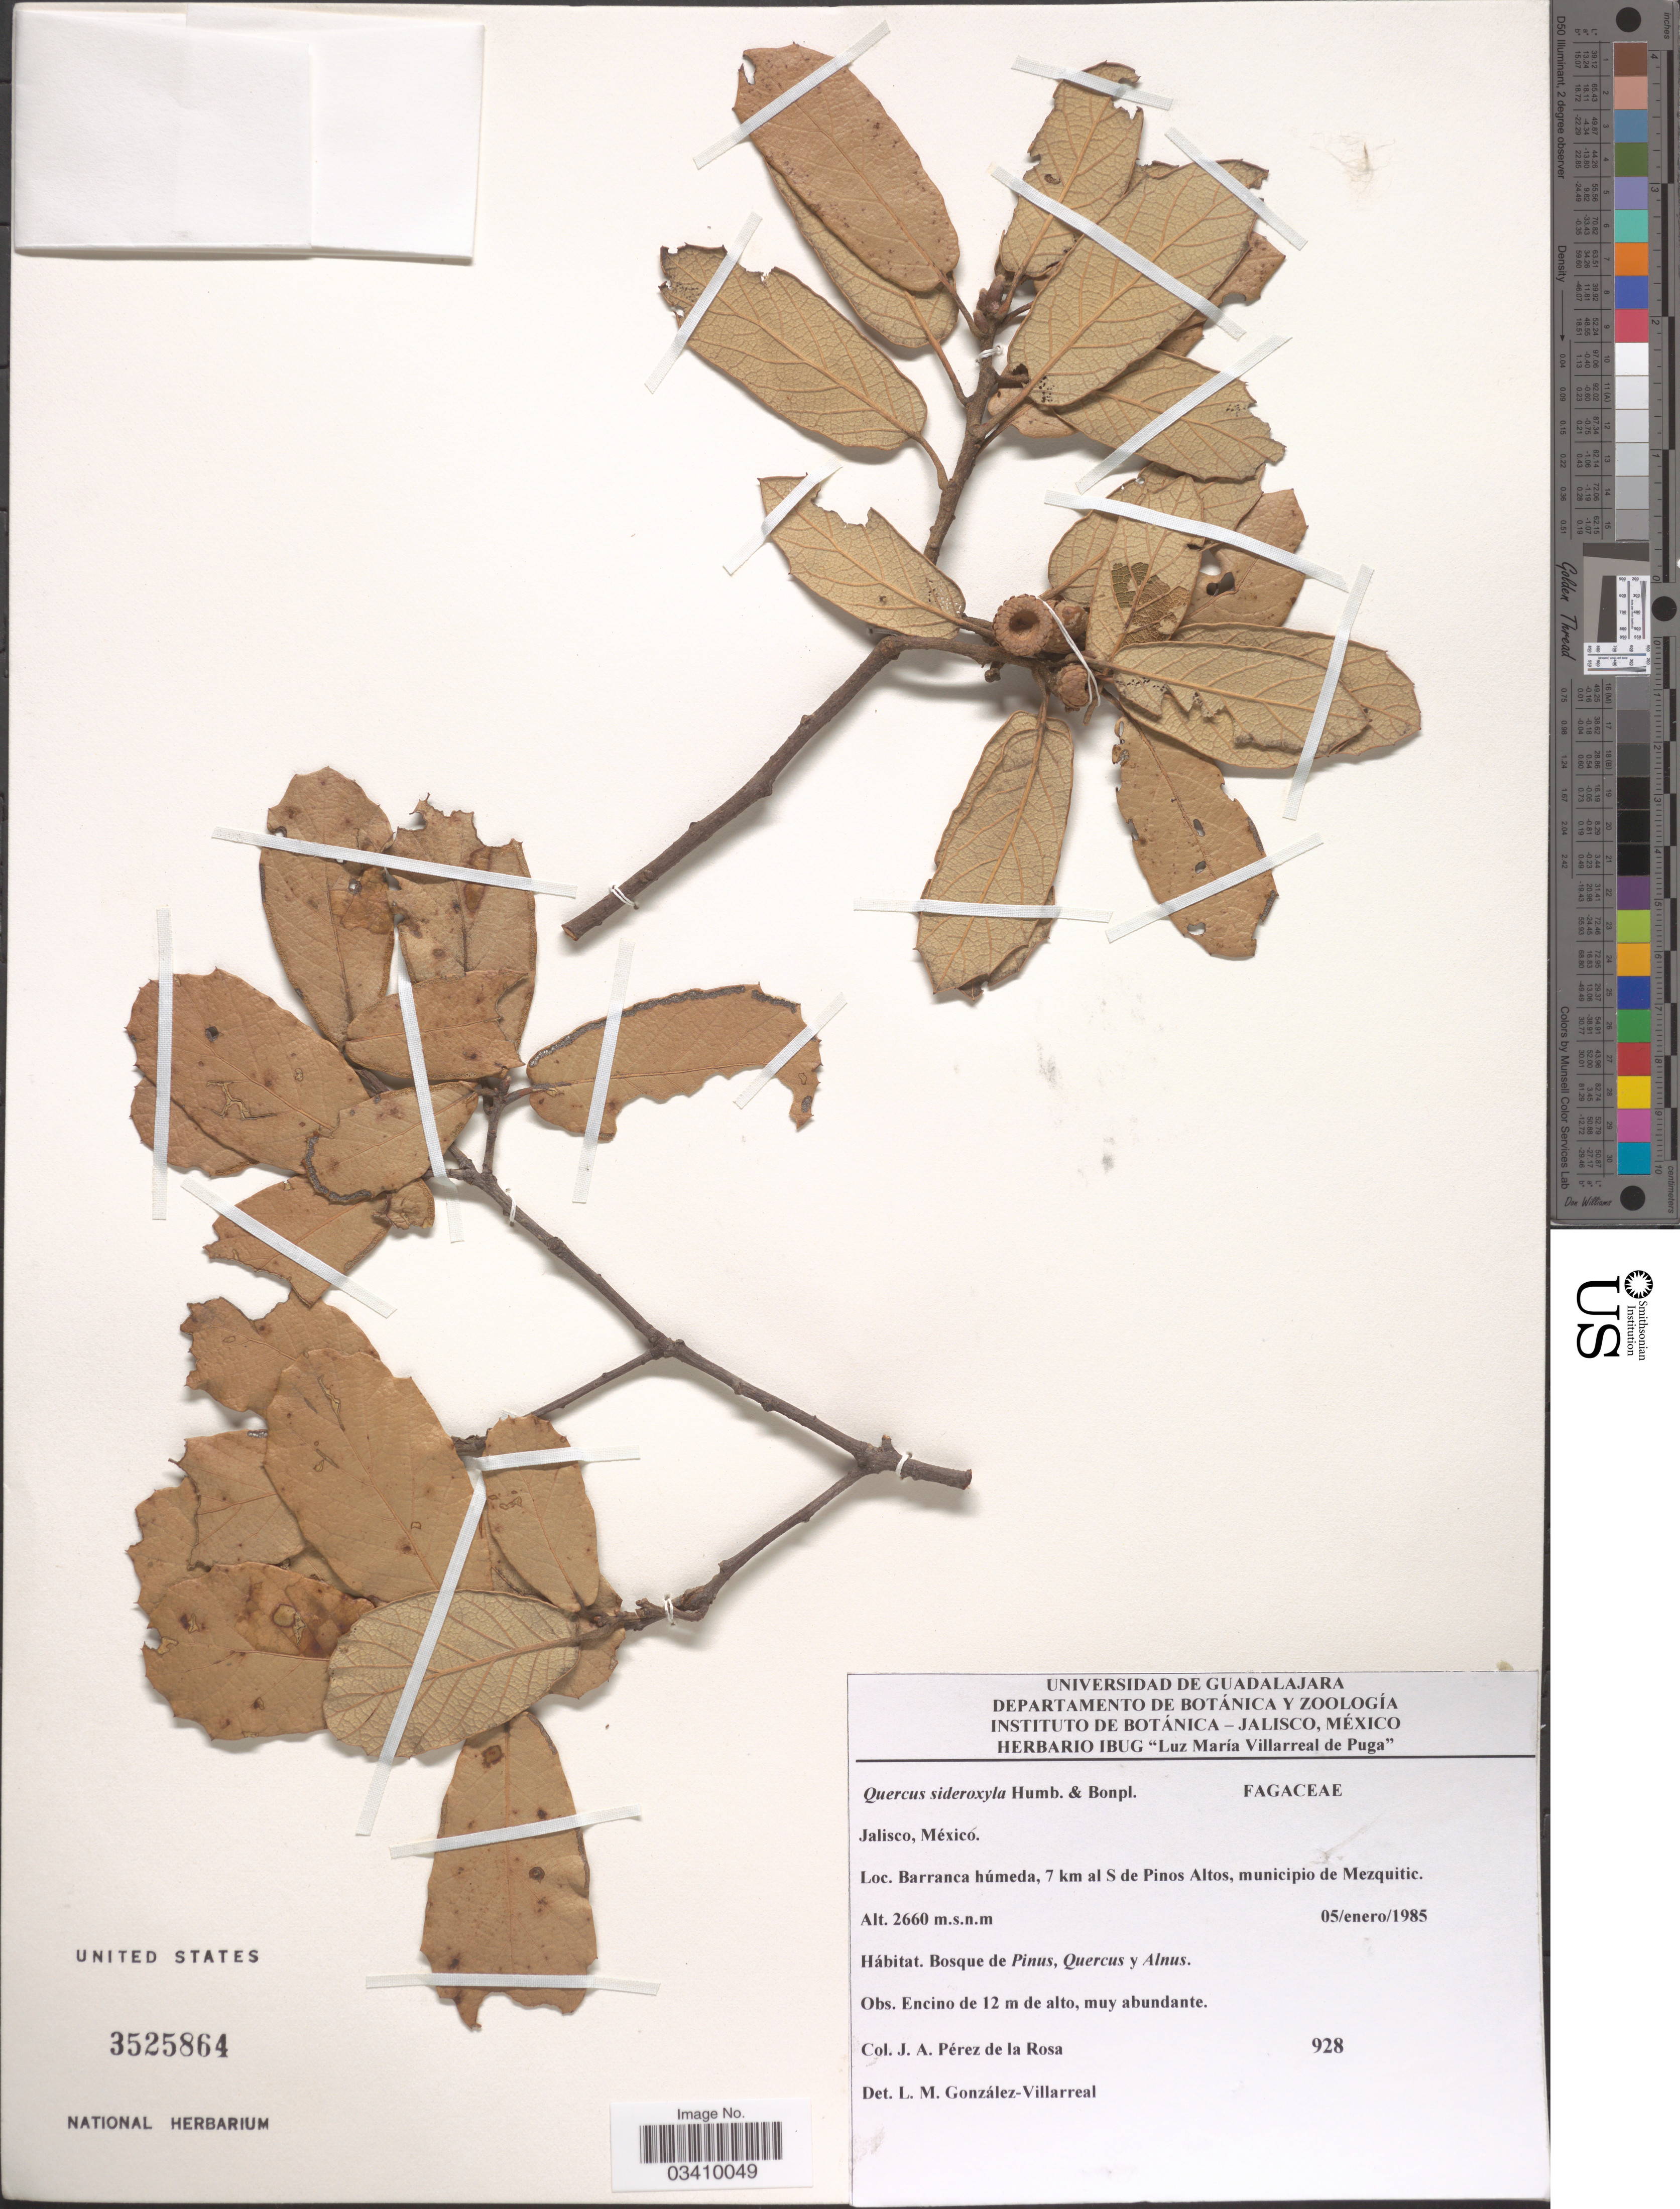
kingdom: Plantae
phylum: Tracheophyta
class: Magnoliopsida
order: Fagales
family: Fagaceae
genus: Quercus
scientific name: Quercus sideroxyla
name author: Humb. & Bonpl.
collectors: J. A. Pérez de la Rosa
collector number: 928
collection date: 1985-01-05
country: Mexico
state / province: Jalisco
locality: Barranca húmeda, 7 km al S de Pinos Altos, municipio de Mezquitic.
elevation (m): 2660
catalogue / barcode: US 3525864